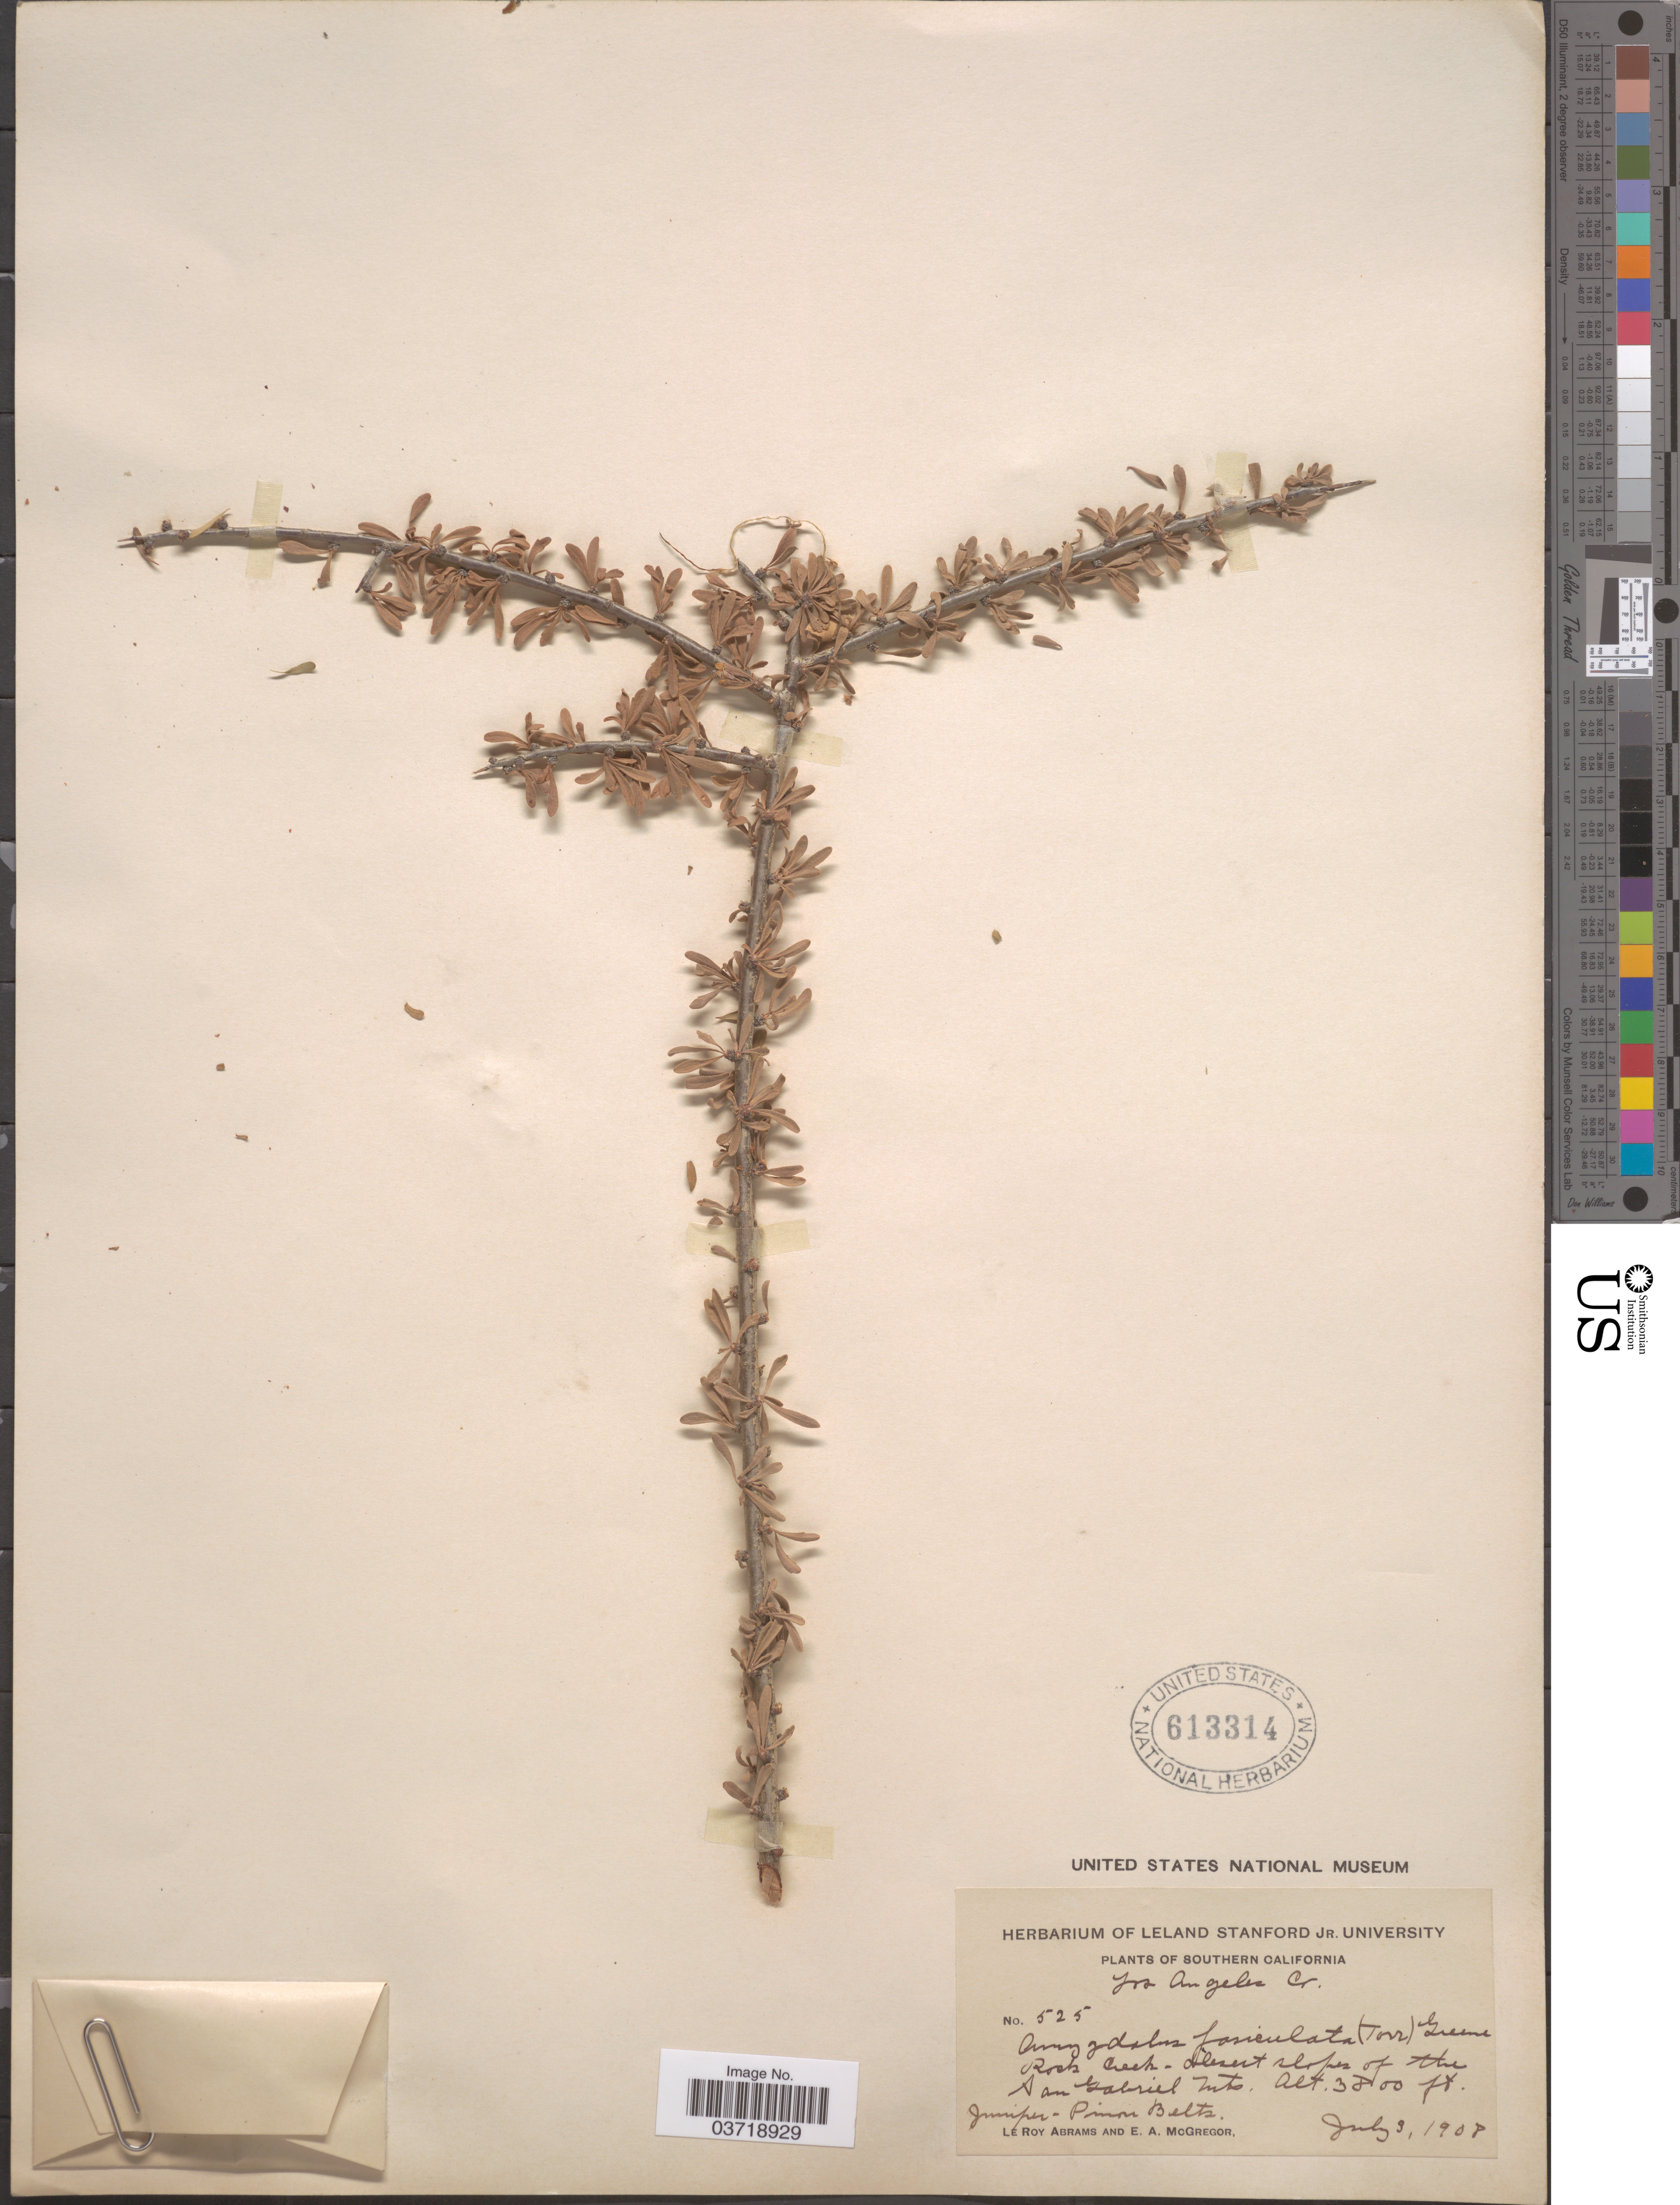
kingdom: Plantae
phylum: Tracheophyta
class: Magnoliopsida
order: Rosales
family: Rosaceae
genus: Prunus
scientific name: Prunus fasciculata var. fasciculata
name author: (Torr.) A. Gray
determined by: Strong, Mark T., (BOT), Smithsonian Institution - National Museum of Natural History (UNITED STATES)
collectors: L. Abrams & E. A. McGregor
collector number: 525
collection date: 1908-07-03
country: United States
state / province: California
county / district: Los Angeles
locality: Southern California. Los Angeles Co. Rock Creek - Desert slopes of the San Gabriel Mts. Juniper-Pinon Belts.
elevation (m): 1158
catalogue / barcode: US 613314